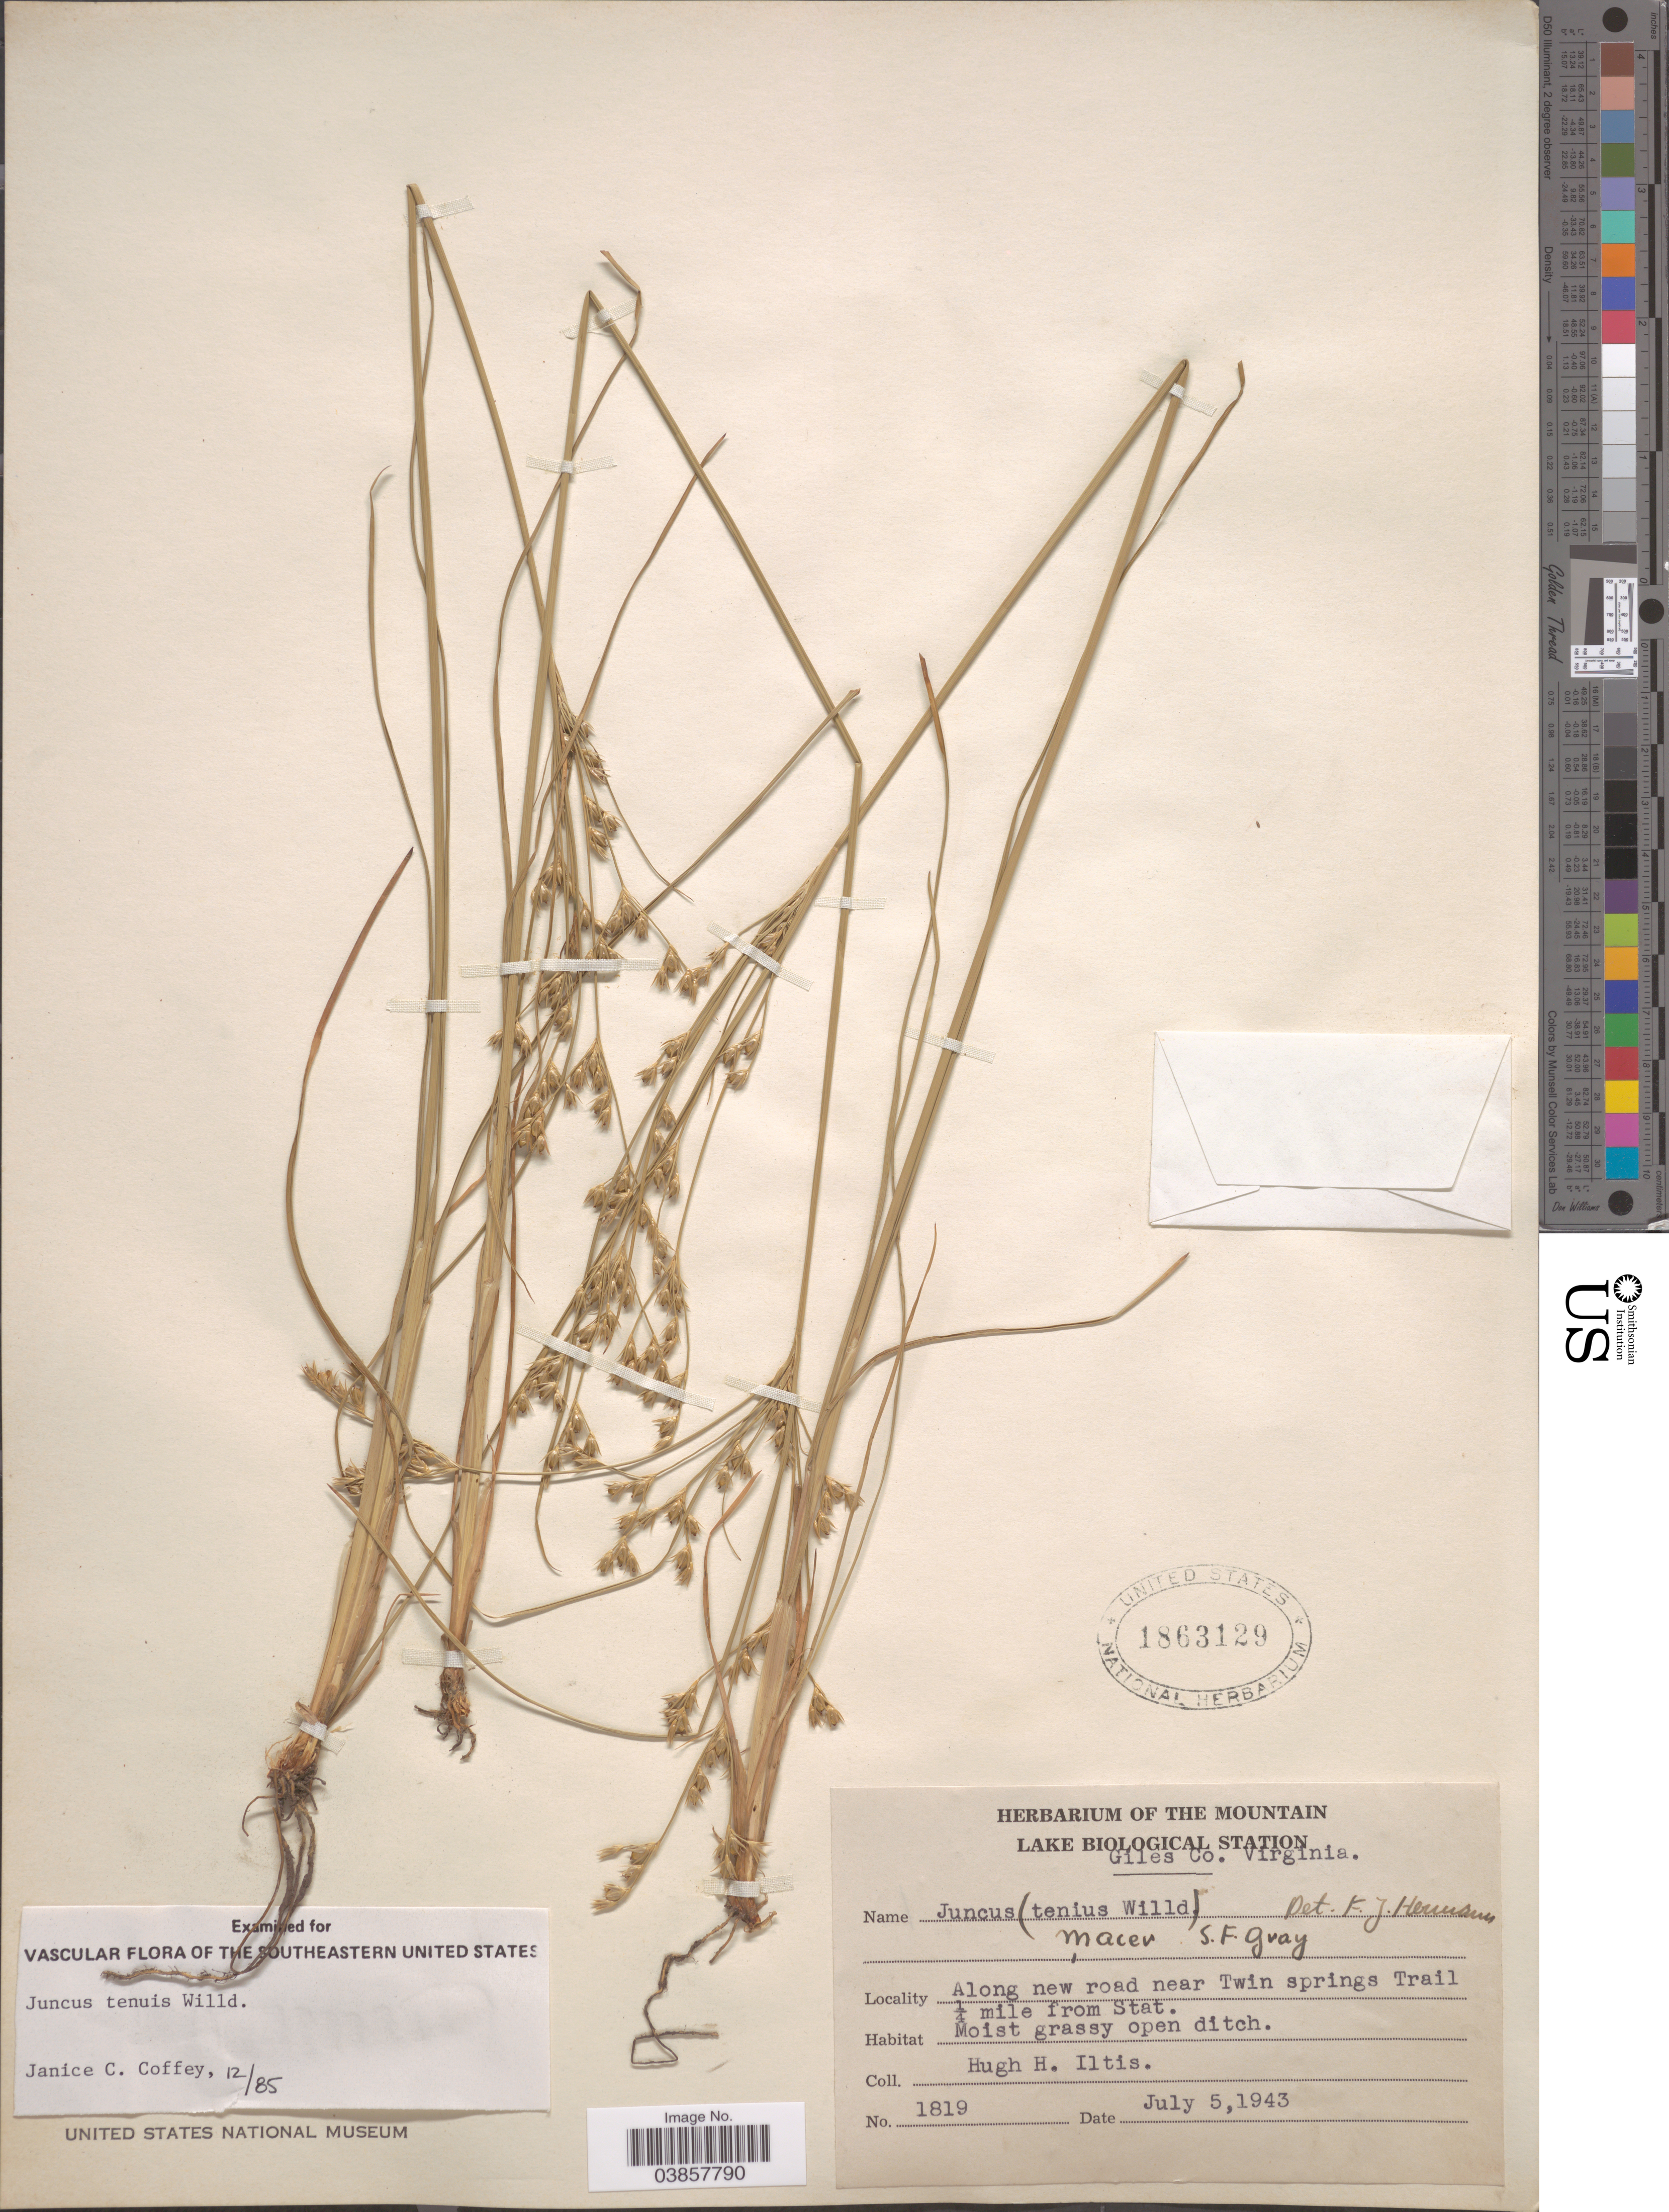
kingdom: Plantae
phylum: Tracheophyta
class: Liliopsida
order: Poales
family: Juncaceae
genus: Juncus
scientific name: Juncus tenuis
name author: Willd.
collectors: H. H. Iltis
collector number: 1819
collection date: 1943-07-05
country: United States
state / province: Virginia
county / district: Giles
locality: Along new road near Twin springs Trail ¼ mile from Stat.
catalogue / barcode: US 1863129